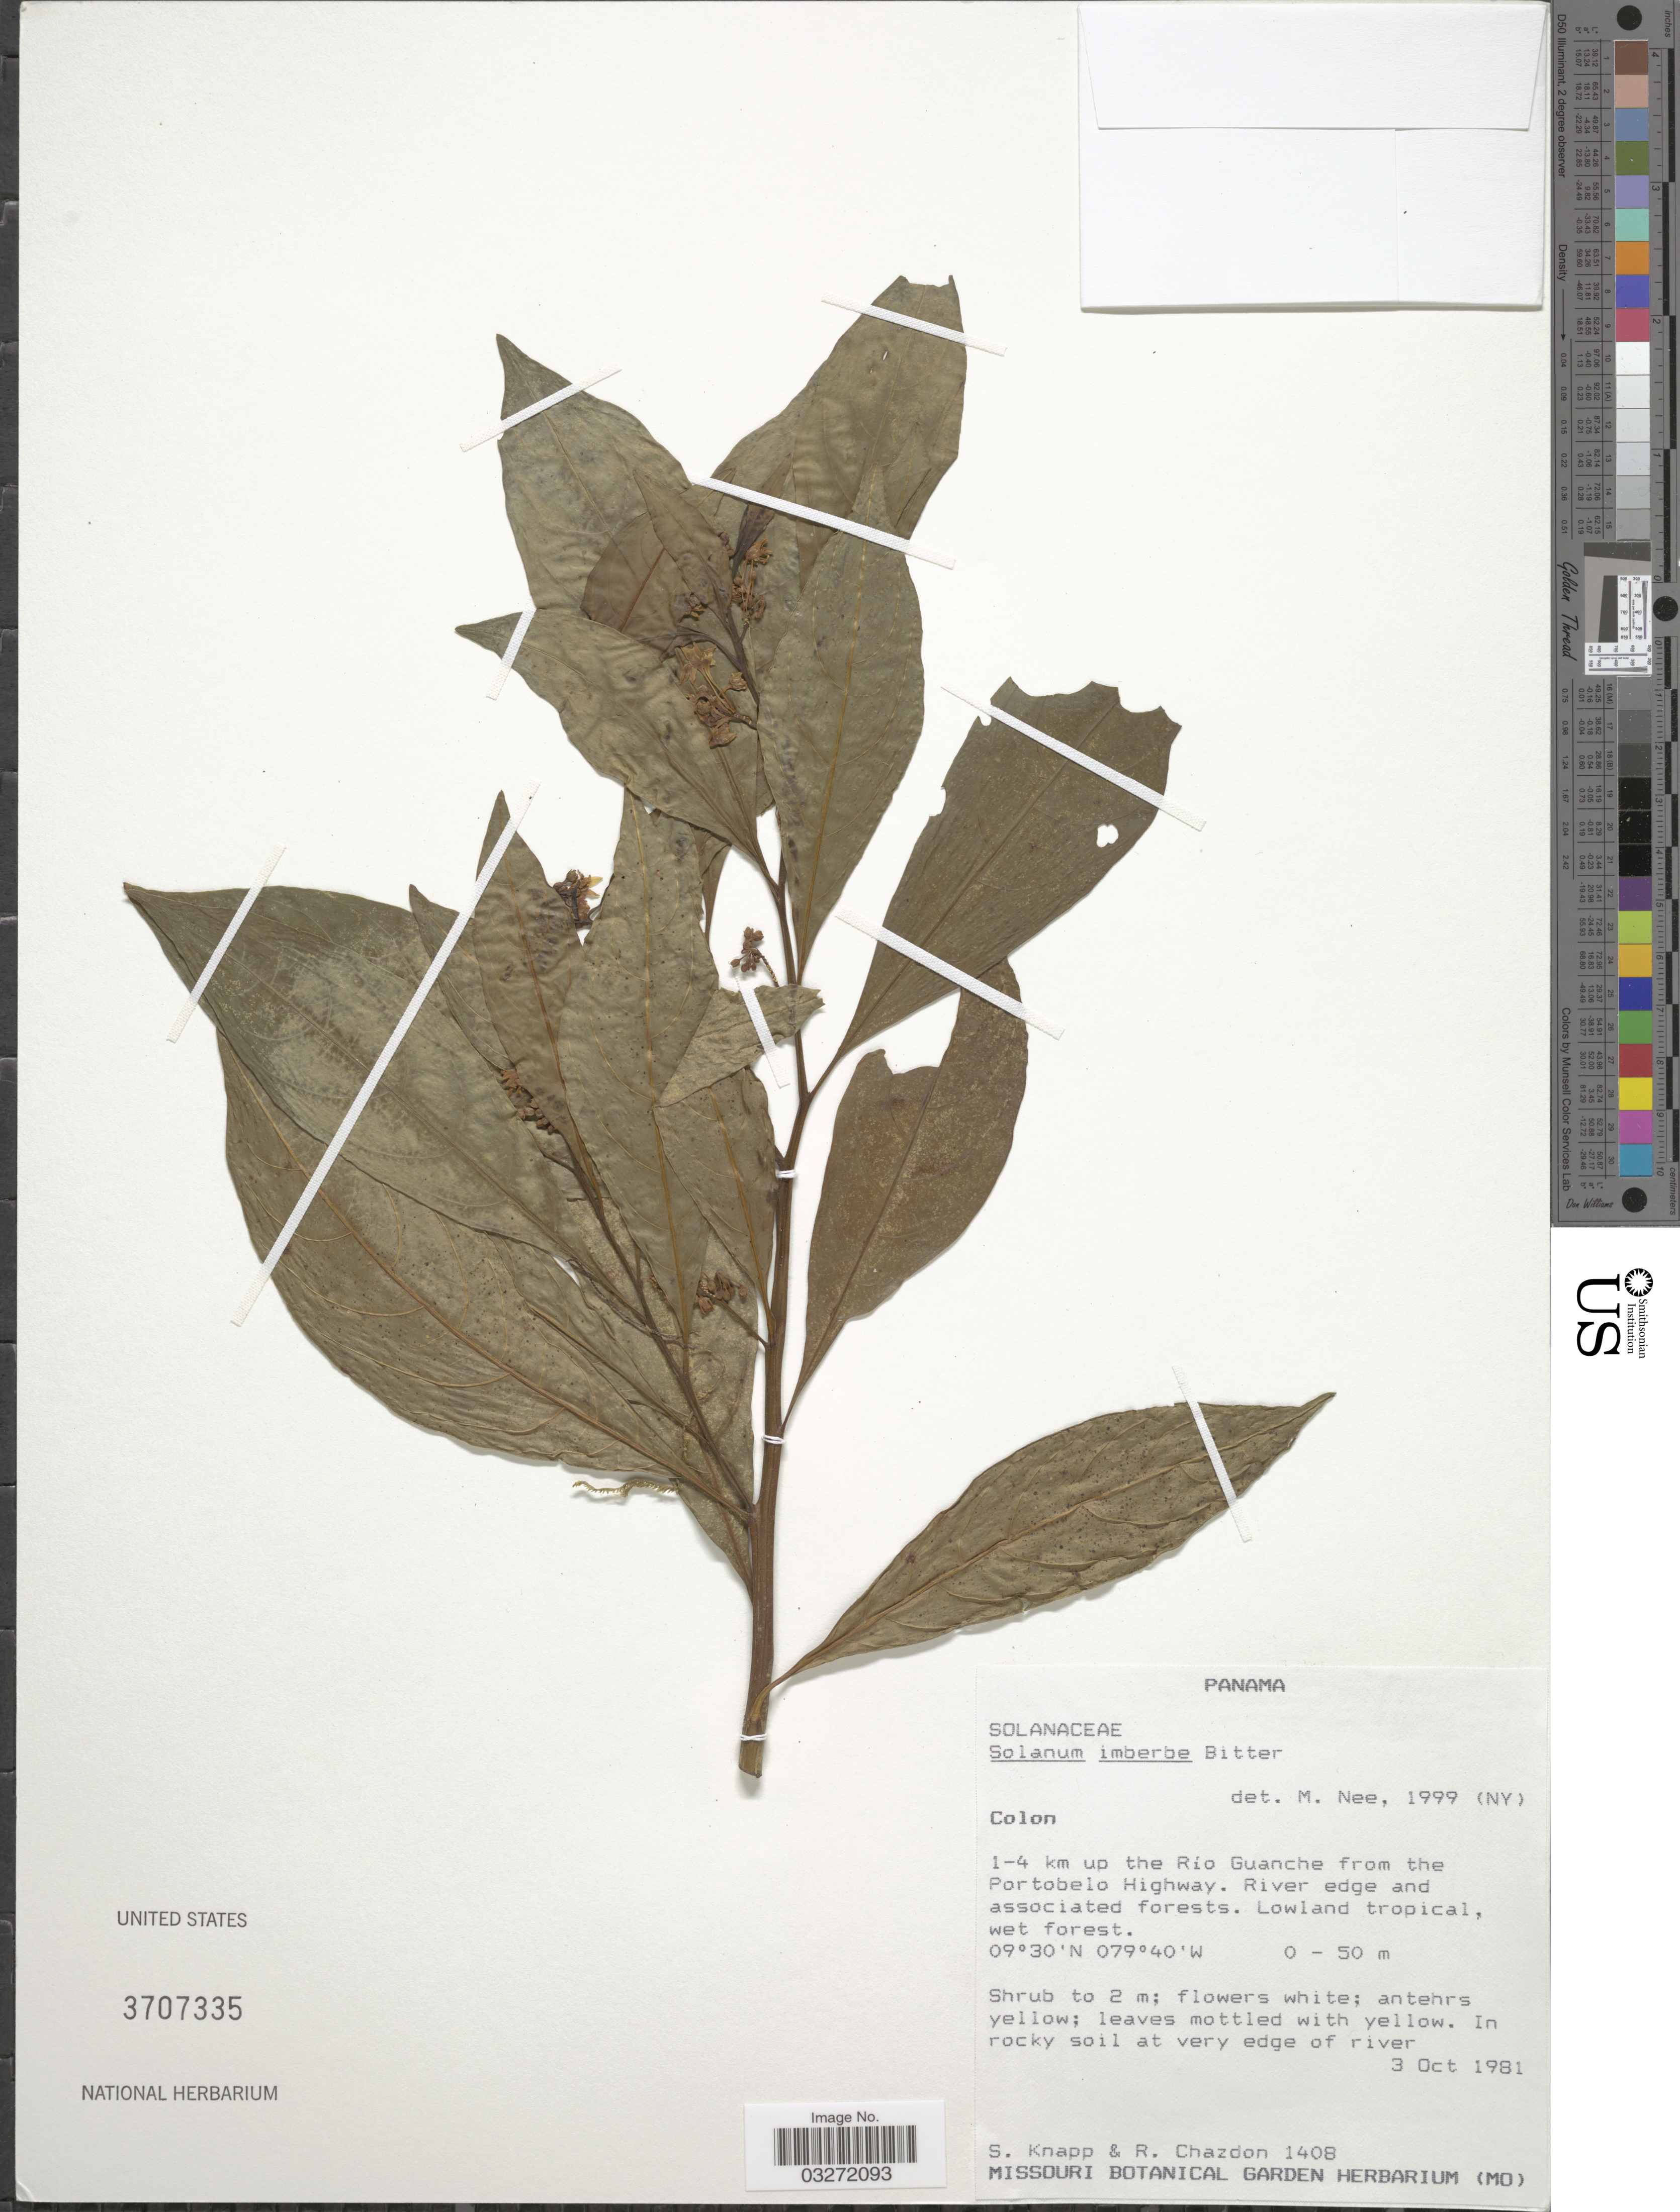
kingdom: Plantae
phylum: Tracheophyta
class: Magnoliopsida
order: Solanales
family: Solanaceae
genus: Solanum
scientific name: Solanum imberbe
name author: Bitter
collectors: S. Knapp & R. Chazdon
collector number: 1408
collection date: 1981-10-03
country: Panama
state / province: Colón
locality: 1-4 km up to the Río Guanche from the Portobelo Highway. River edge.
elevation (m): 0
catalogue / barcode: US 3707335